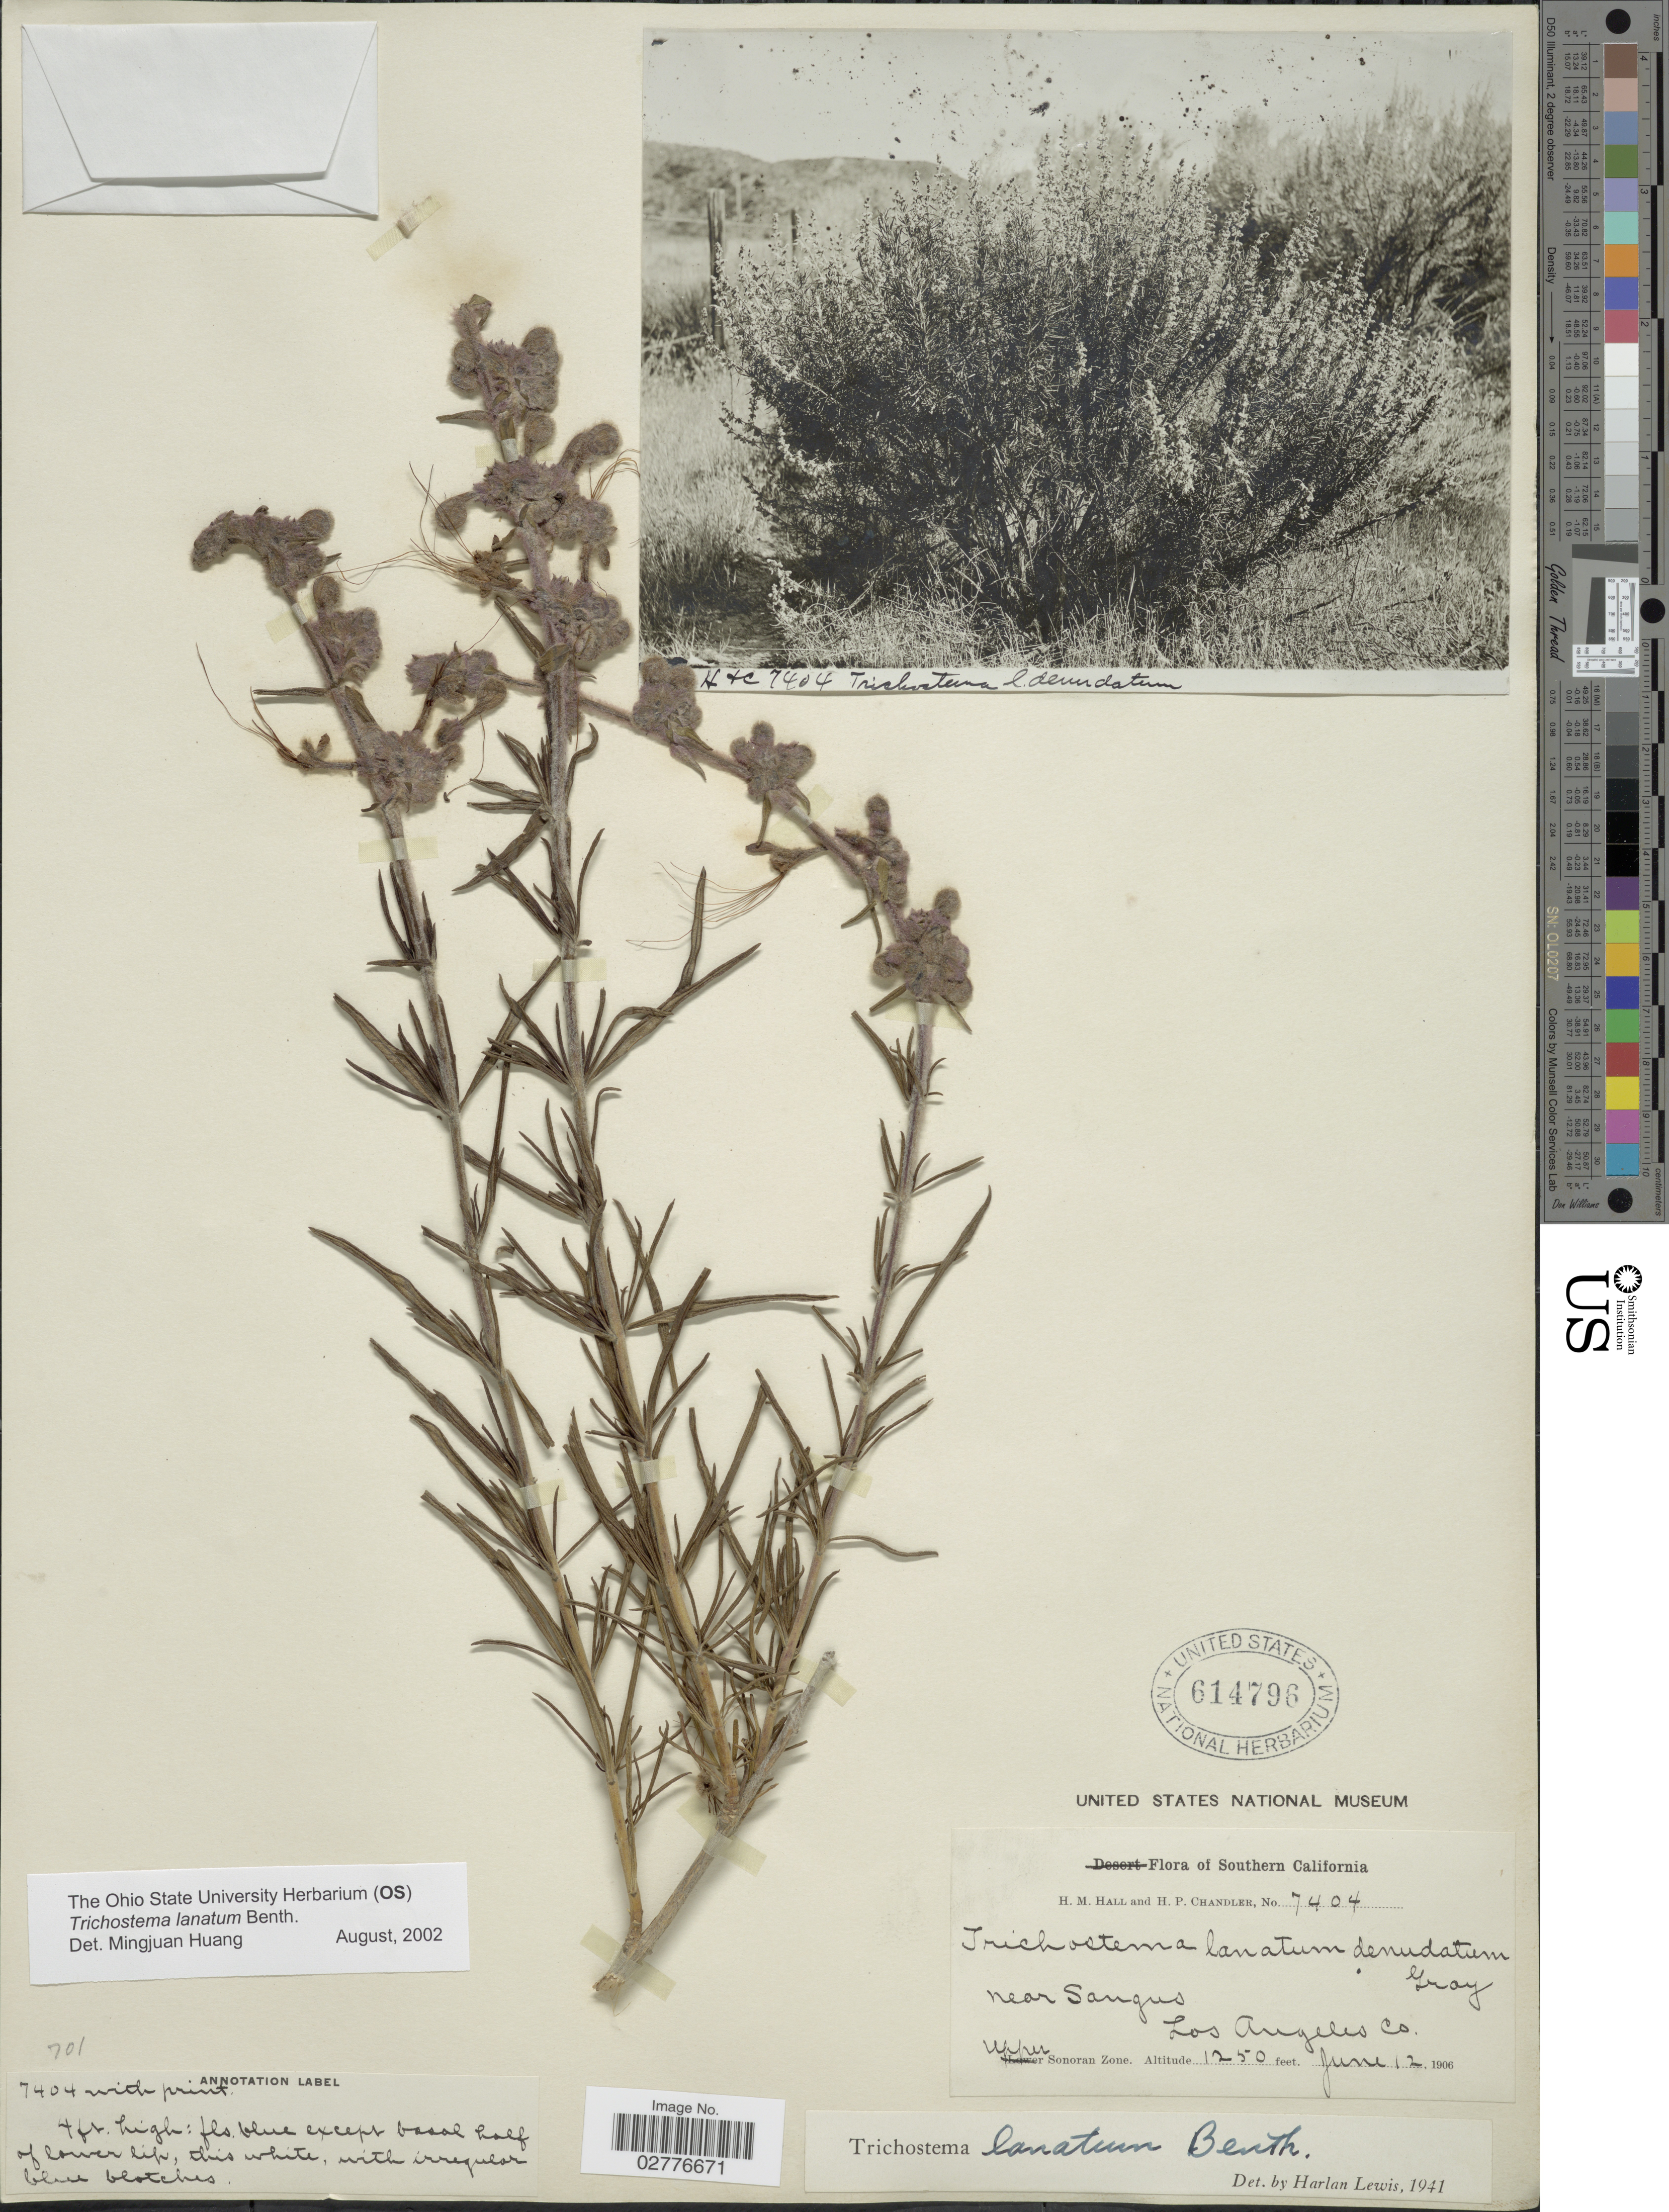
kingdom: Plantae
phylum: Tracheophyta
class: Magnoliopsida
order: Lamiales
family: Lamiaceae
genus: Trichostema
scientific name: Trichostema lanatum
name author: Benth.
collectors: H. M. Hall & H. Chandler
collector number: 7404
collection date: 1906-06-12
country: United States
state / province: California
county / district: Los Angeles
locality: Southern California. Near Sangus, Los Angeles Co. Upper Sonoran Zone.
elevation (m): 381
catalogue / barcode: US 614796